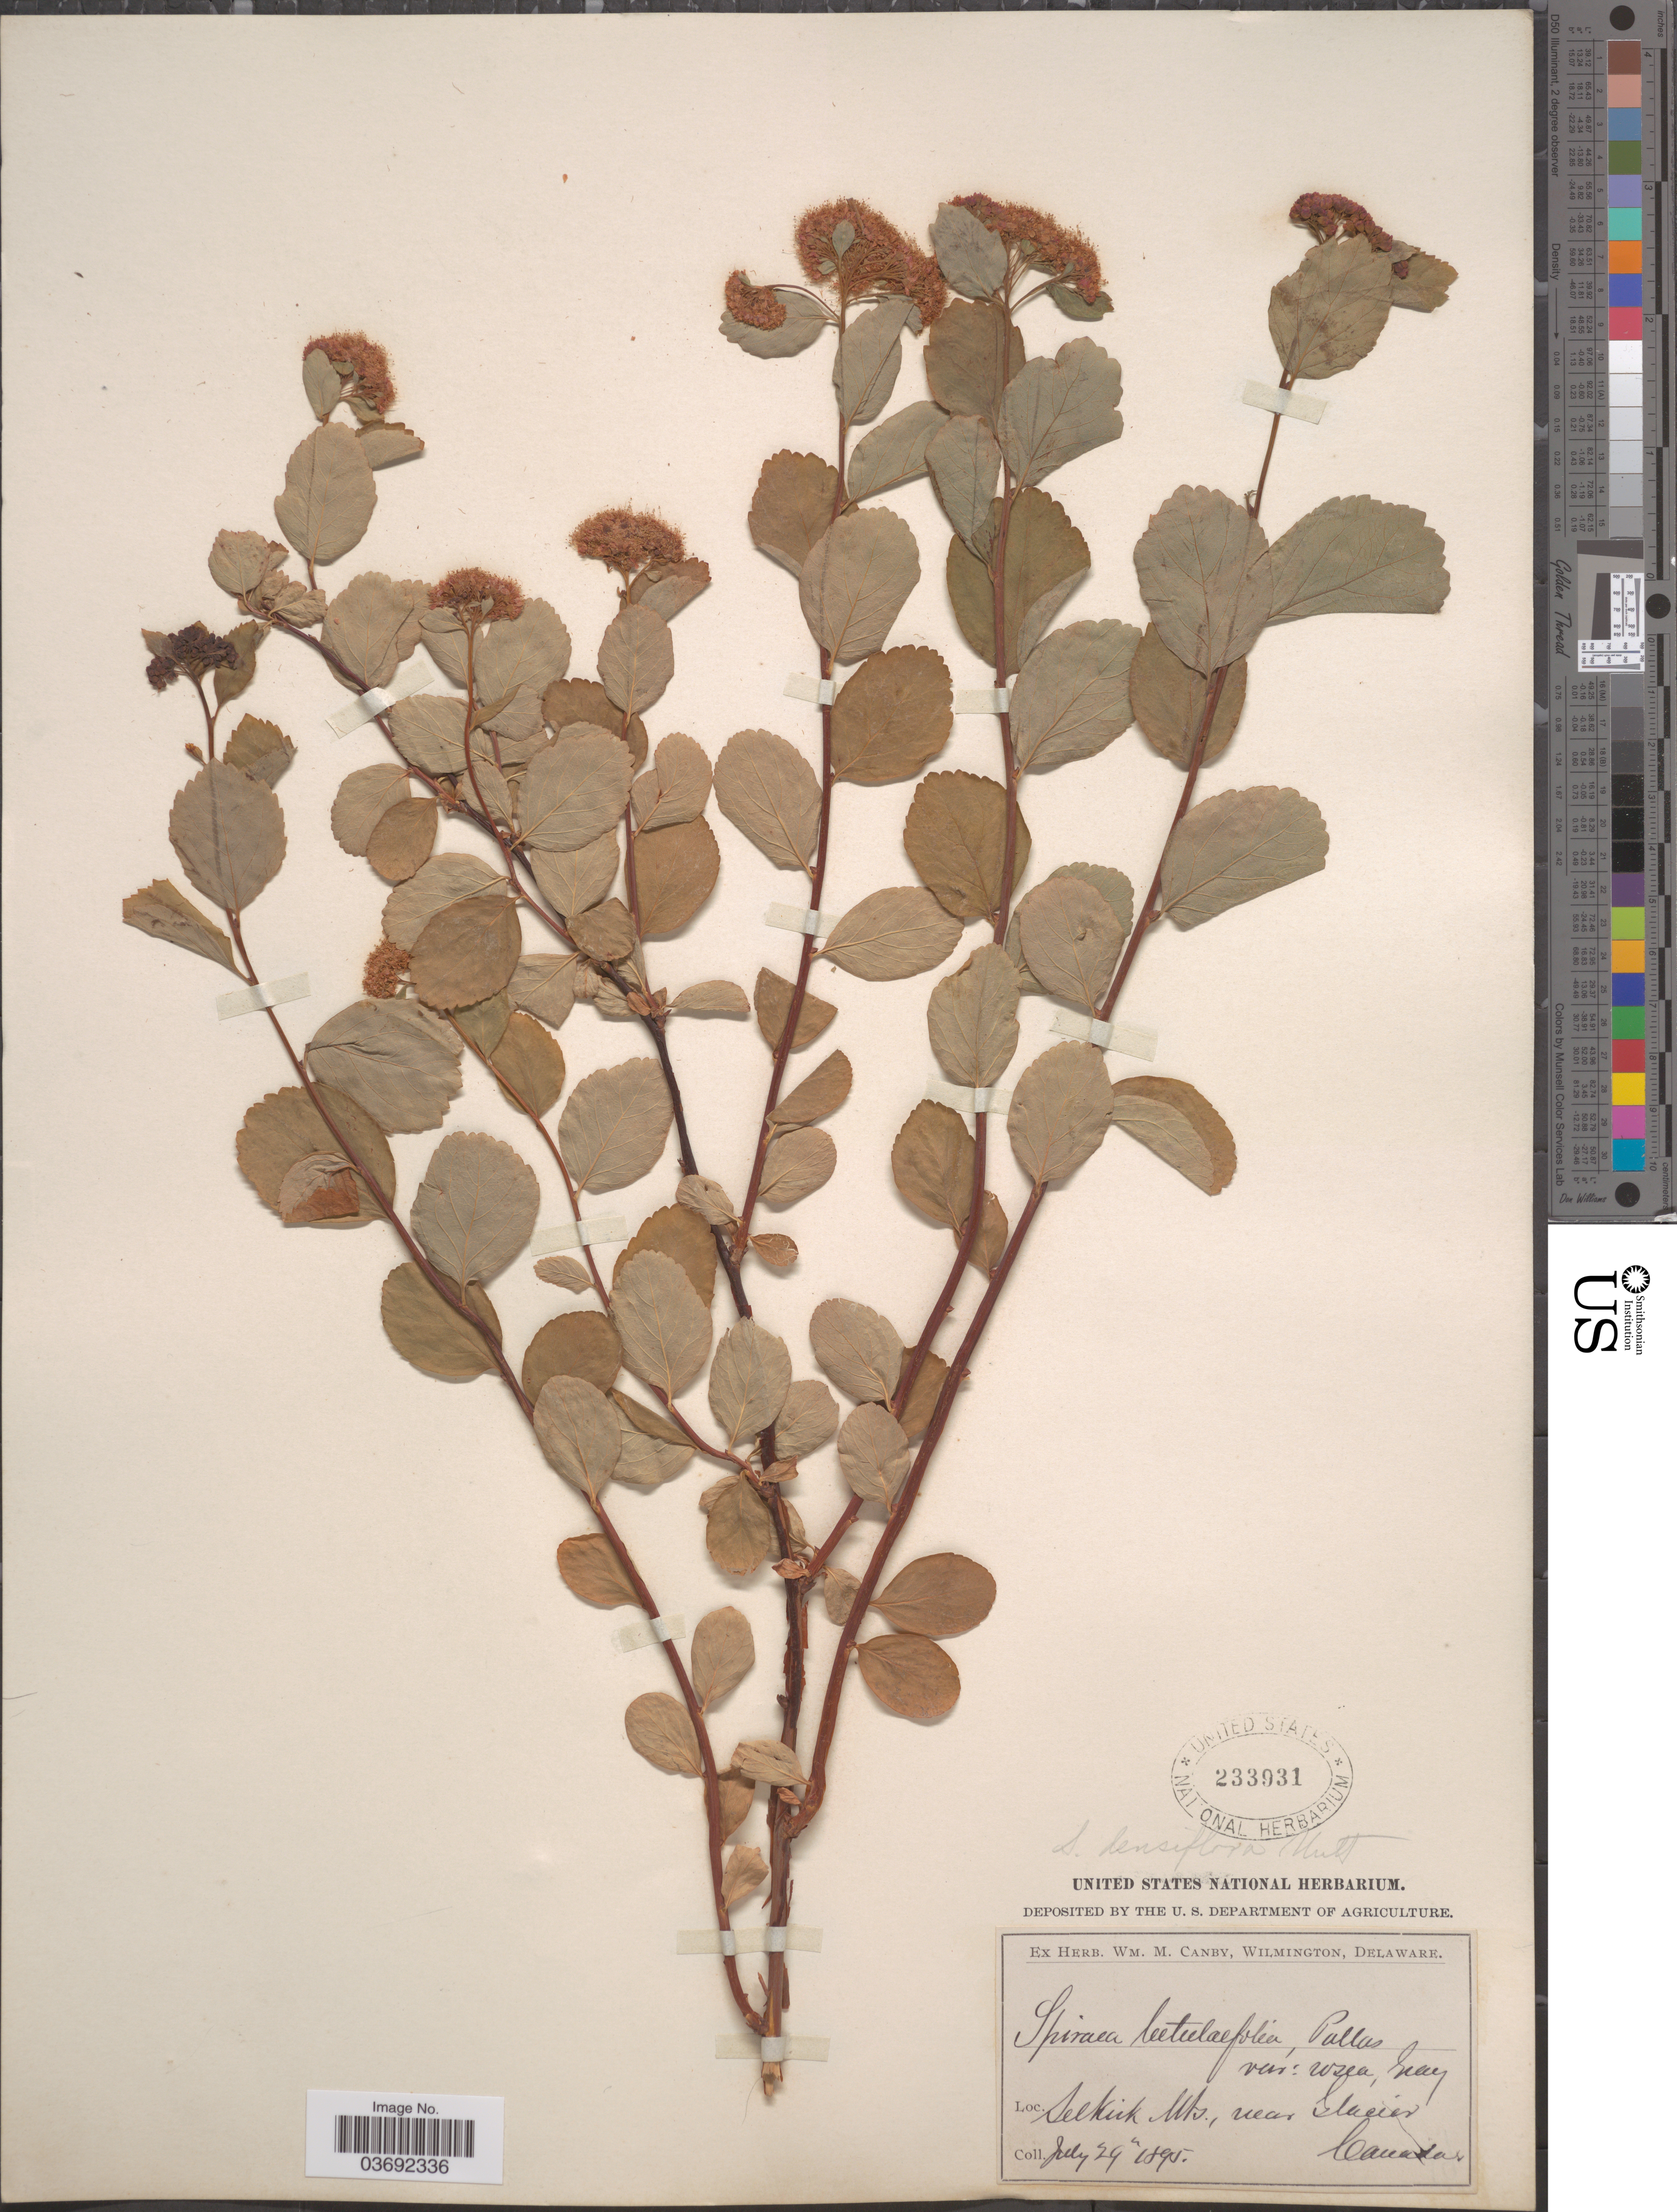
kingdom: Plantae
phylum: Tracheophyta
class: Magnoliopsida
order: Rosales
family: Rosaceae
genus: Spiraea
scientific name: Spiraea densiflora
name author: Nutt. ex Greenm.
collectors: ex herb. W.M. Canby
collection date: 1895-07-29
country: United States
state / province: Delaware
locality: Selkirk Mts., near Glacier.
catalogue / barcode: US 233931